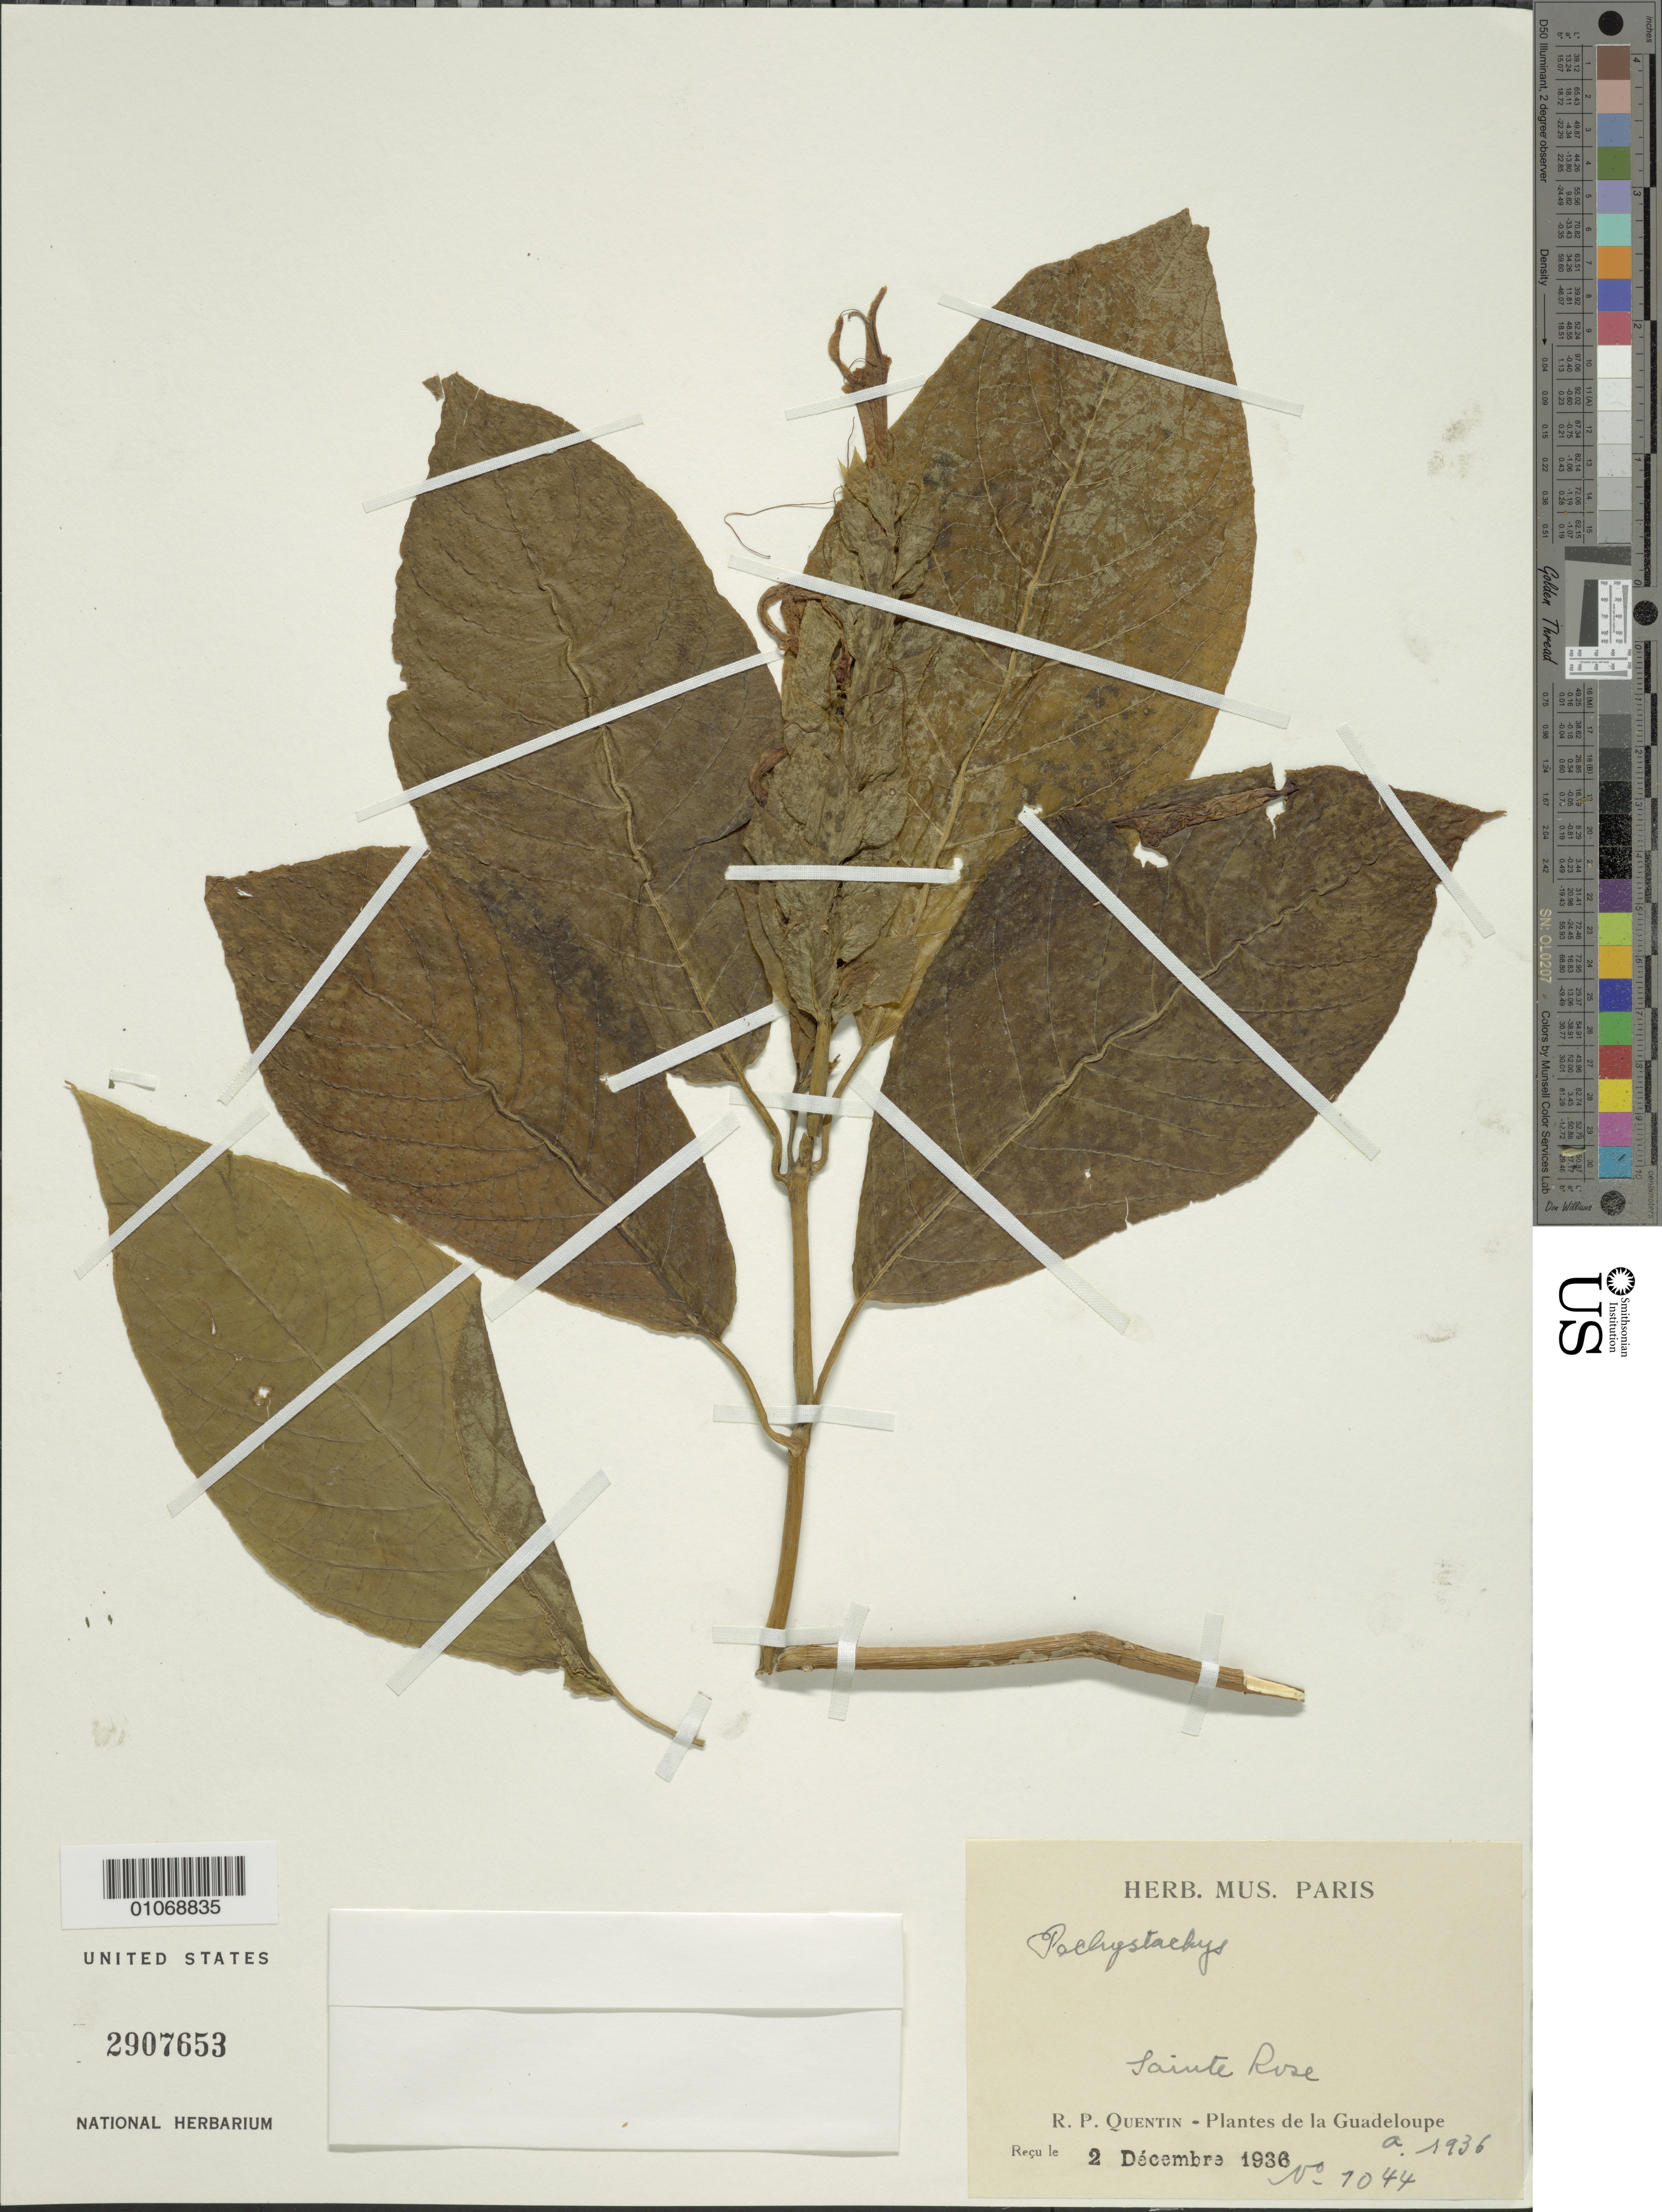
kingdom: Plantae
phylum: Tracheophyta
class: Magnoliopsida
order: Lamiales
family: Acanthaceae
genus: Pachystachys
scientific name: Pachystachys spicata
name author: (Ruiz & Pav.) Wassh.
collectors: R. Quentin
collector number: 1044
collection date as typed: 02 Dec 1936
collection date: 1936-12-02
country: Guadeloupe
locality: Sainte Rose.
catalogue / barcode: US 2907653